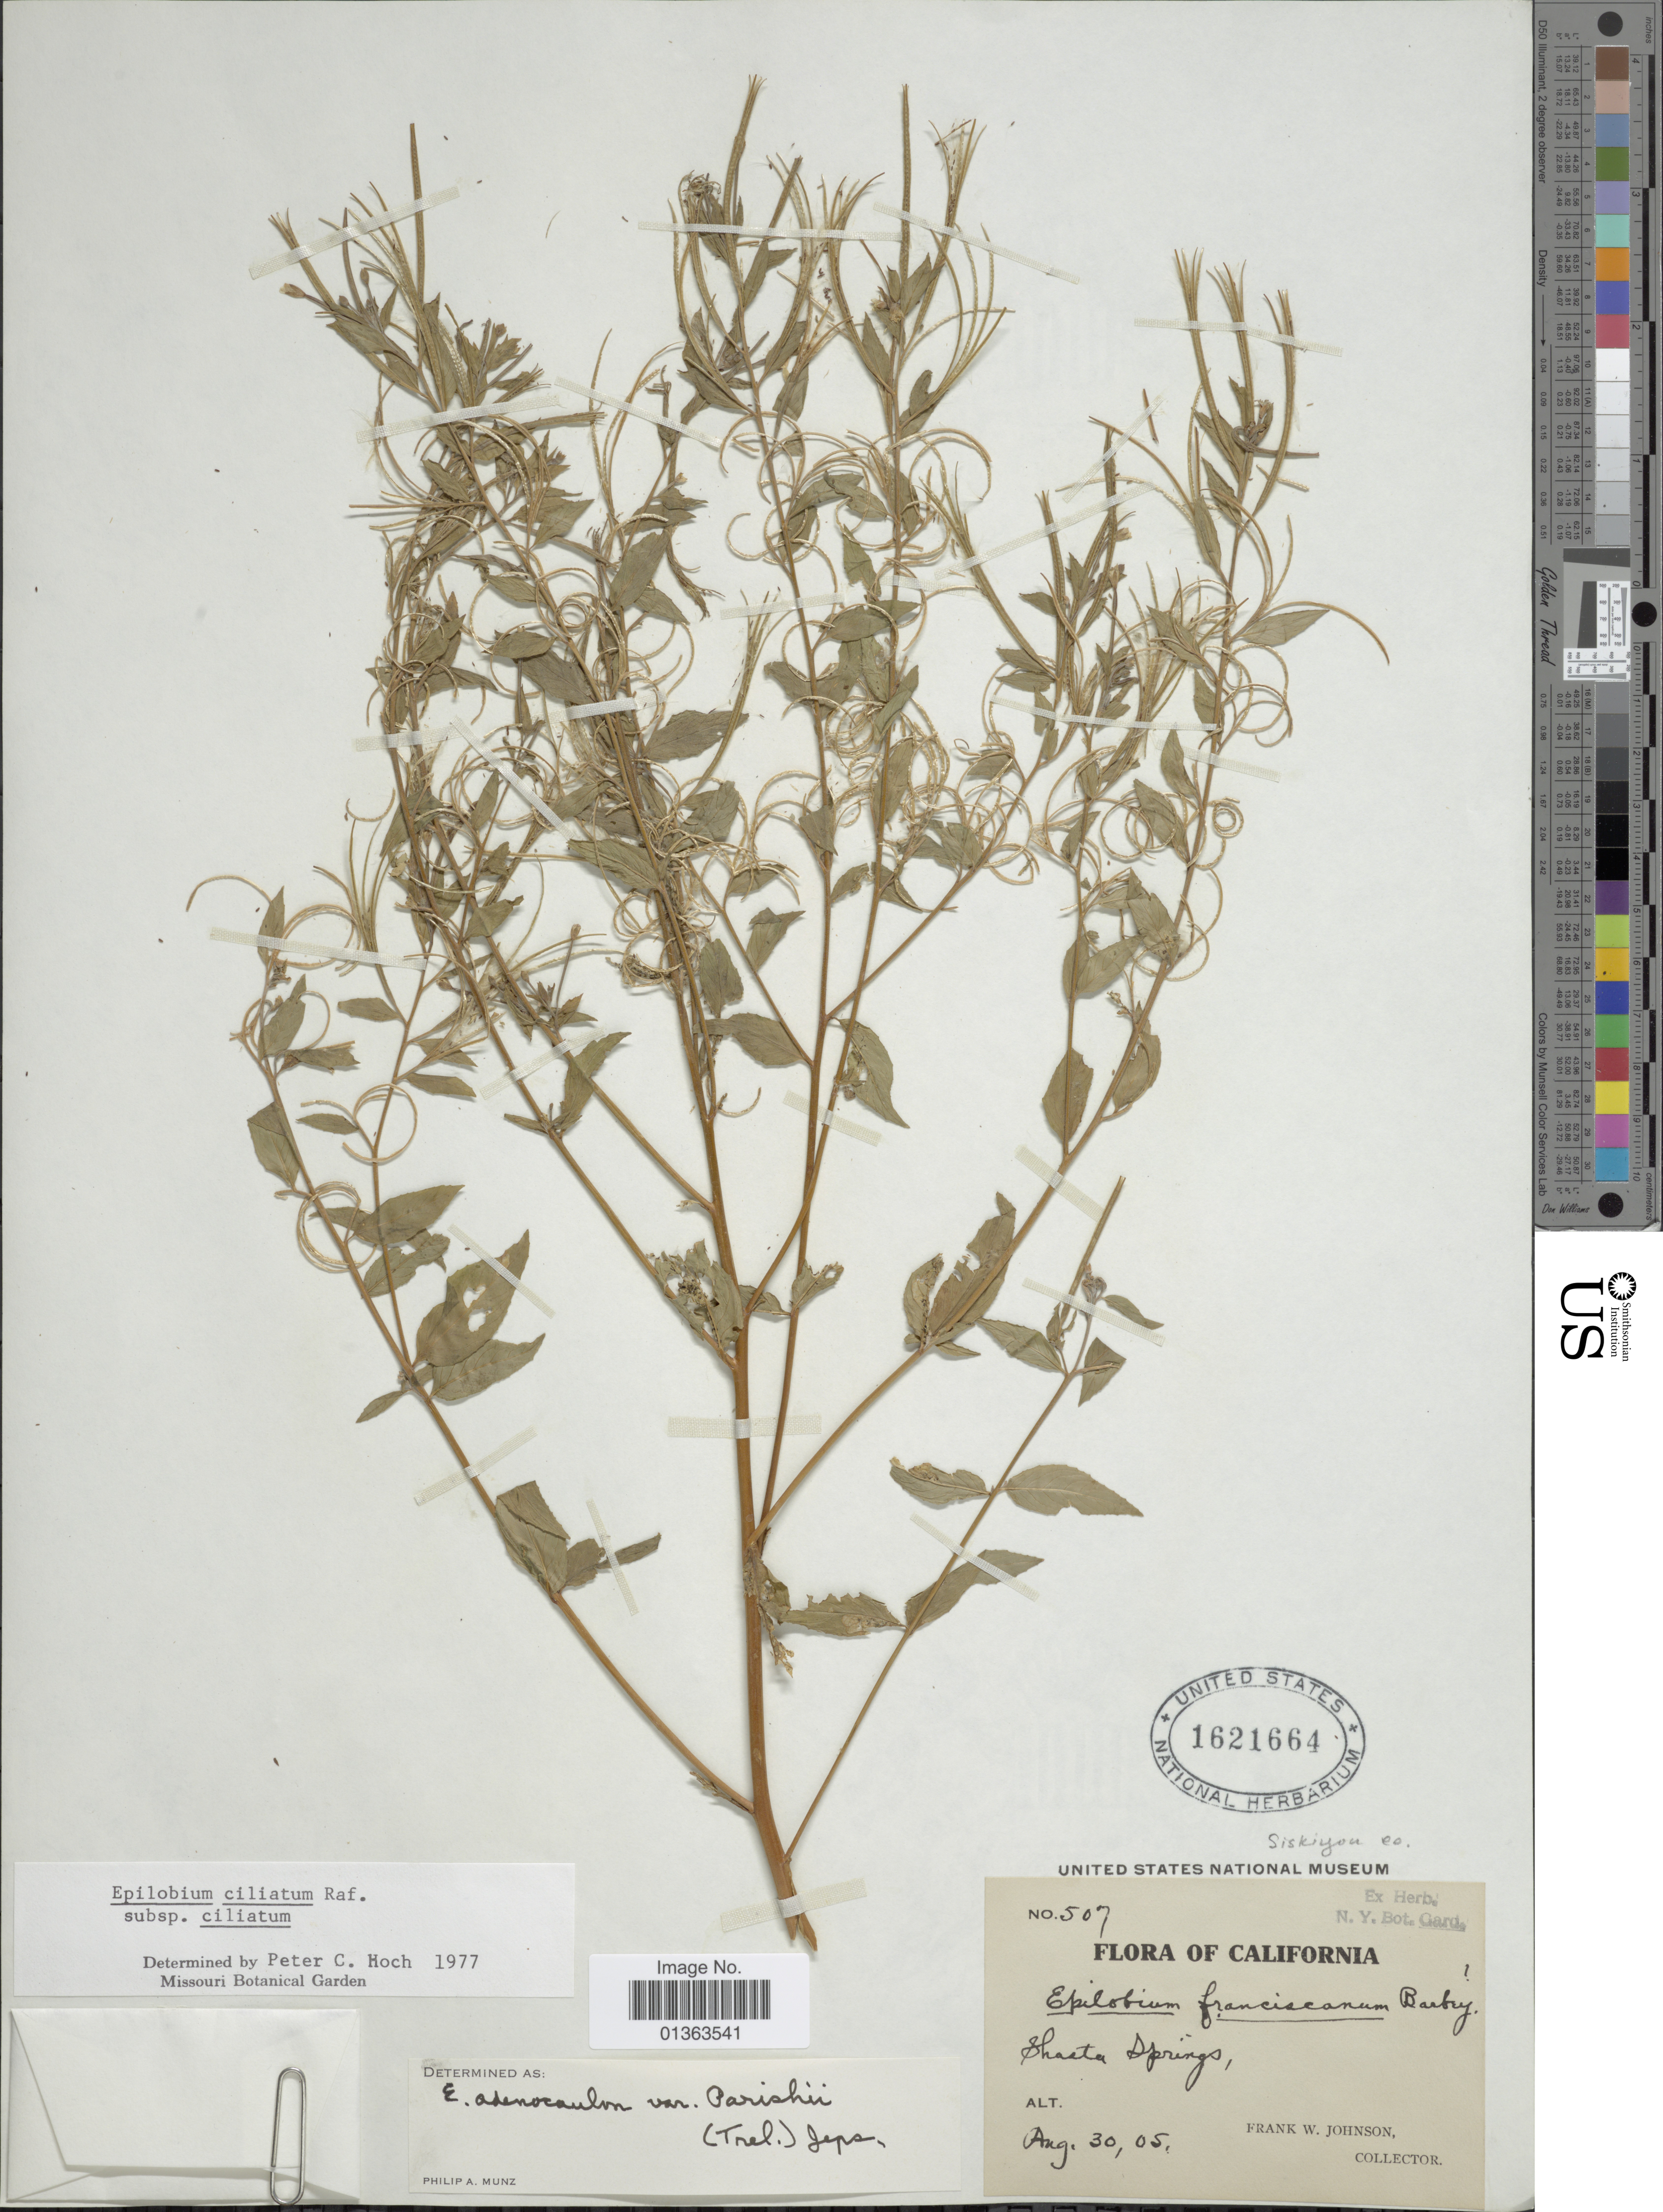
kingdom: Plantae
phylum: Tracheophyta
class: Magnoliopsida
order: Myrtales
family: Onagraceae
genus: Epilobium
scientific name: Epilobium ciliatum subsp. ciliatum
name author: Raf.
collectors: F. W. Johnson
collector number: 507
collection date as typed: Transcribed d/m/y: 30/8/5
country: United States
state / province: California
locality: Shasta Springs.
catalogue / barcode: US 1621664